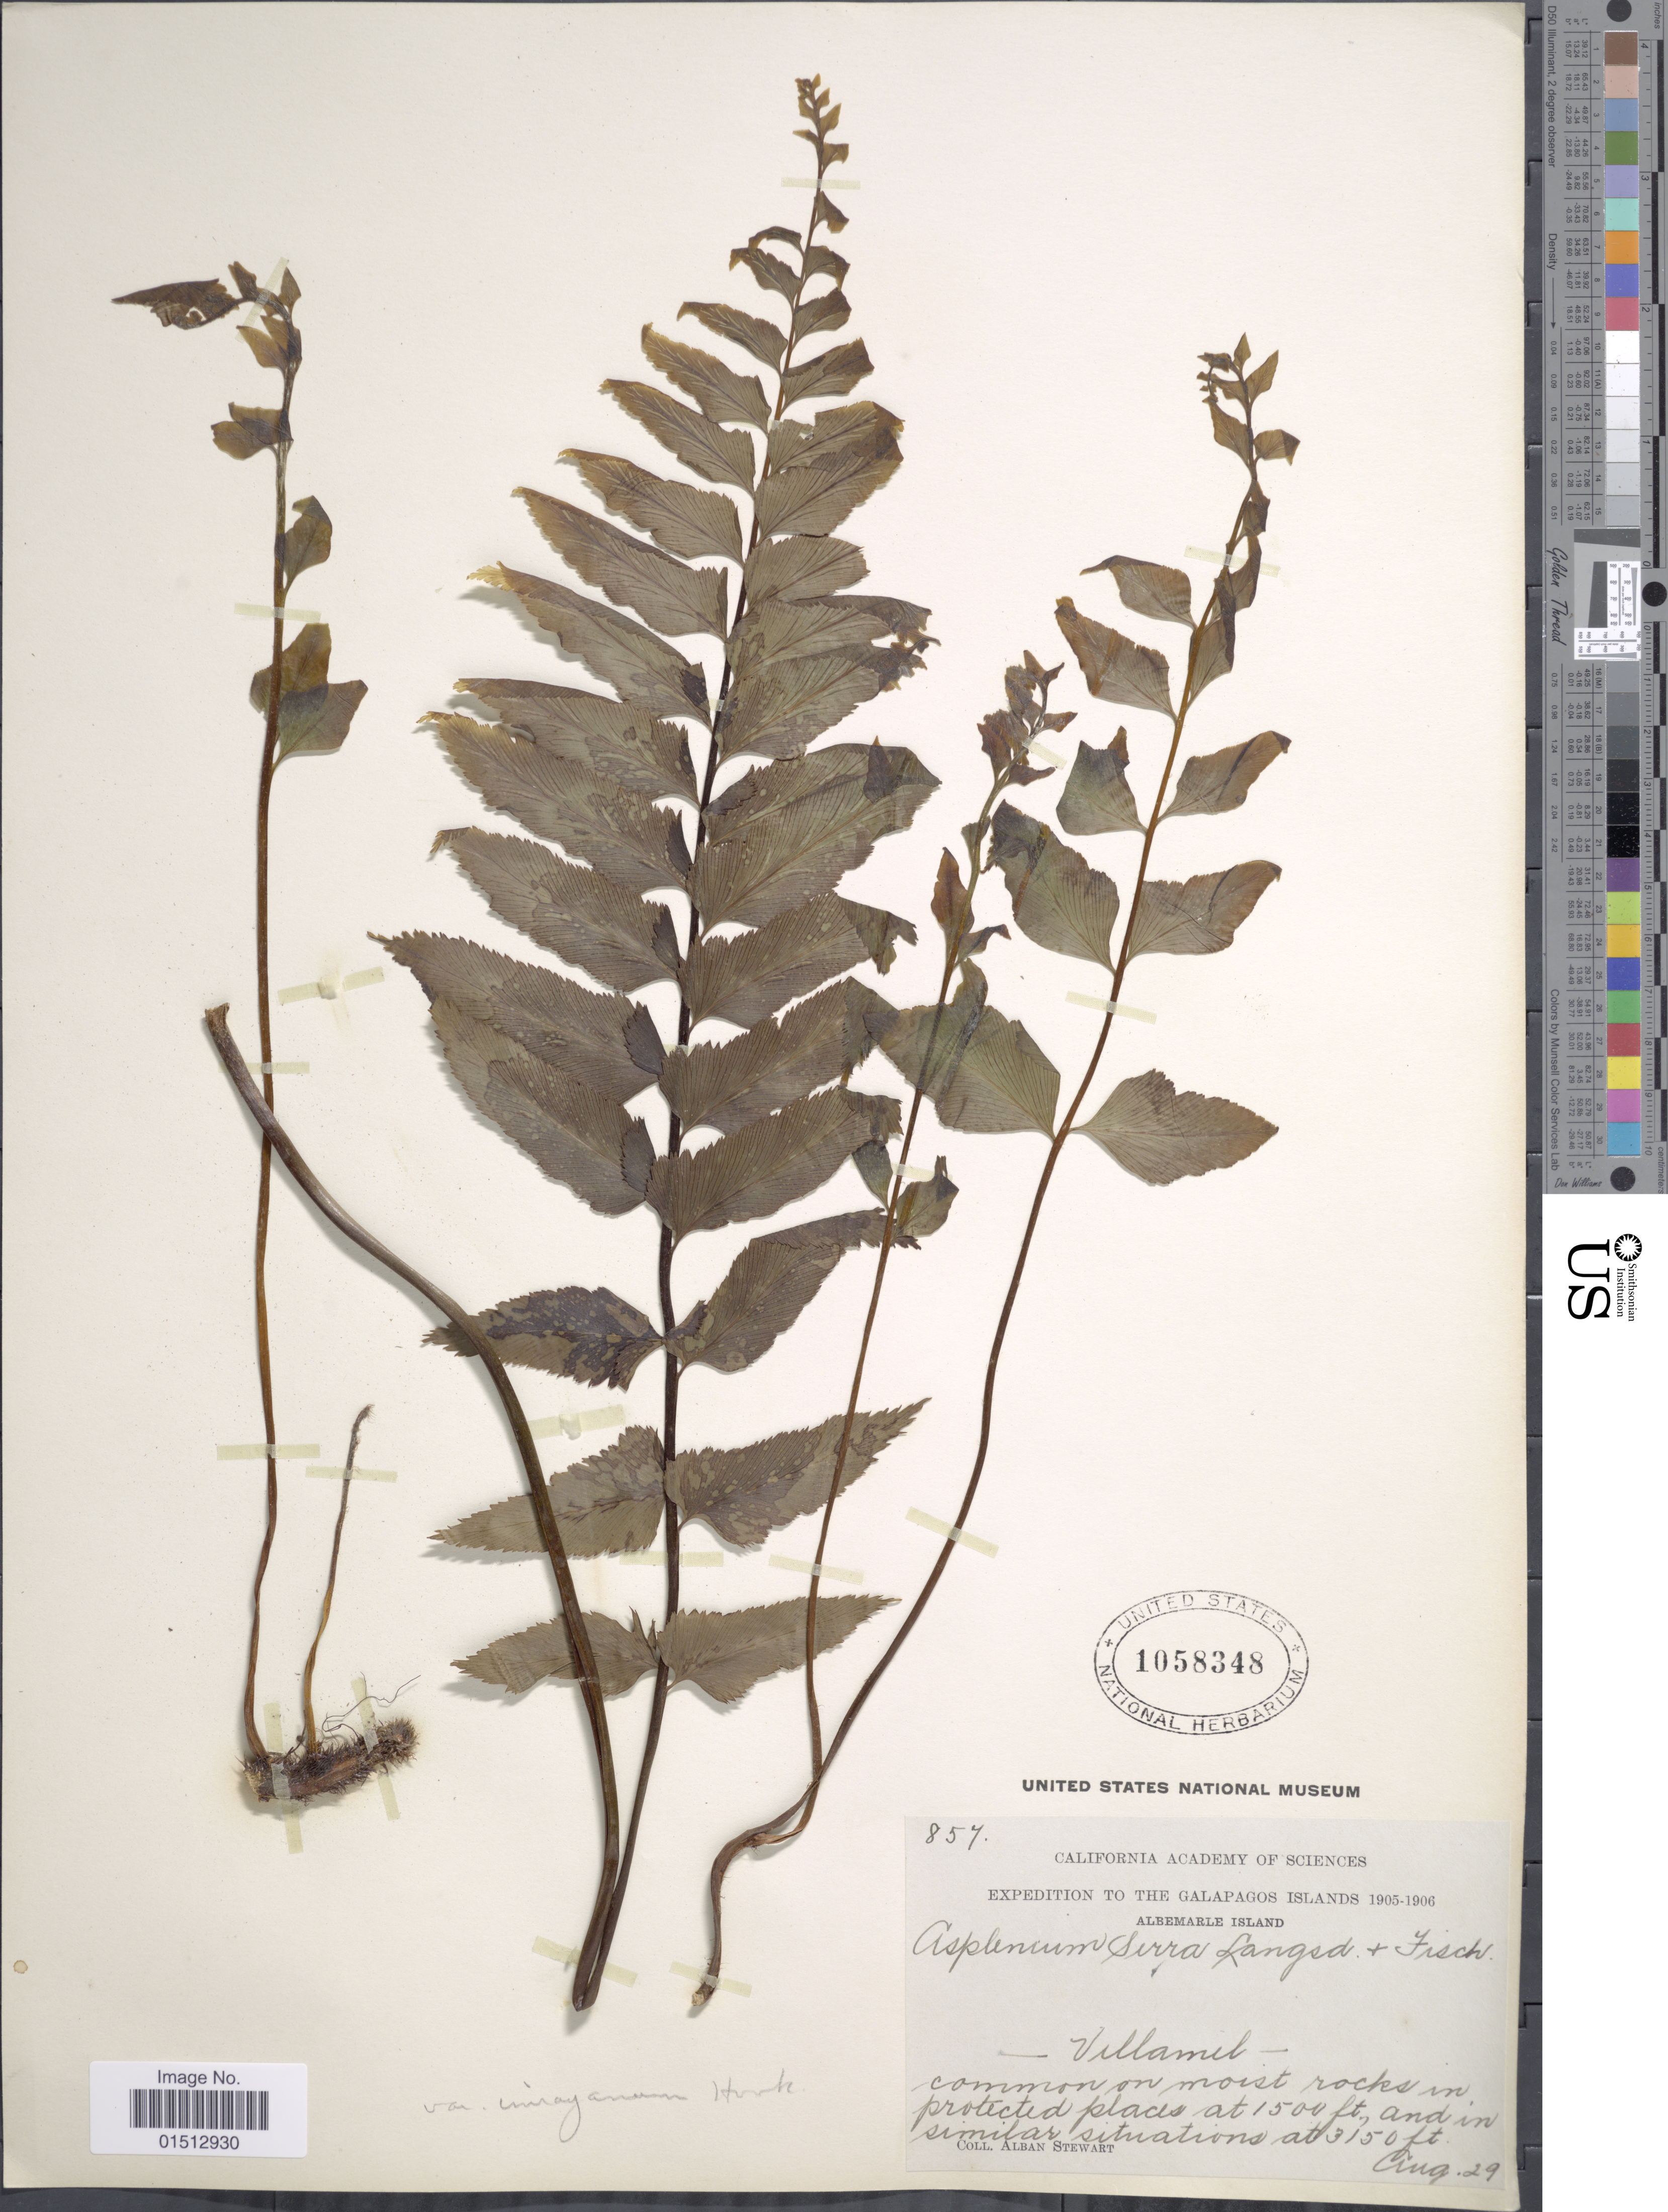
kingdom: Plantae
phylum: Tracheophyta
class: Polypodiopsida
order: Polypodiales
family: Aspleniaceae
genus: Asplenium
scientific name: Asplenium serra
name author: Langsd. & Fisch.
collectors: A. Stewart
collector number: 857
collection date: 1905-08-29/1906-08-29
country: Ecuador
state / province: Colón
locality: Galapagos Islands, Albemarle Island, Villamil.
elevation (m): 457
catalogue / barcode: US 1058348